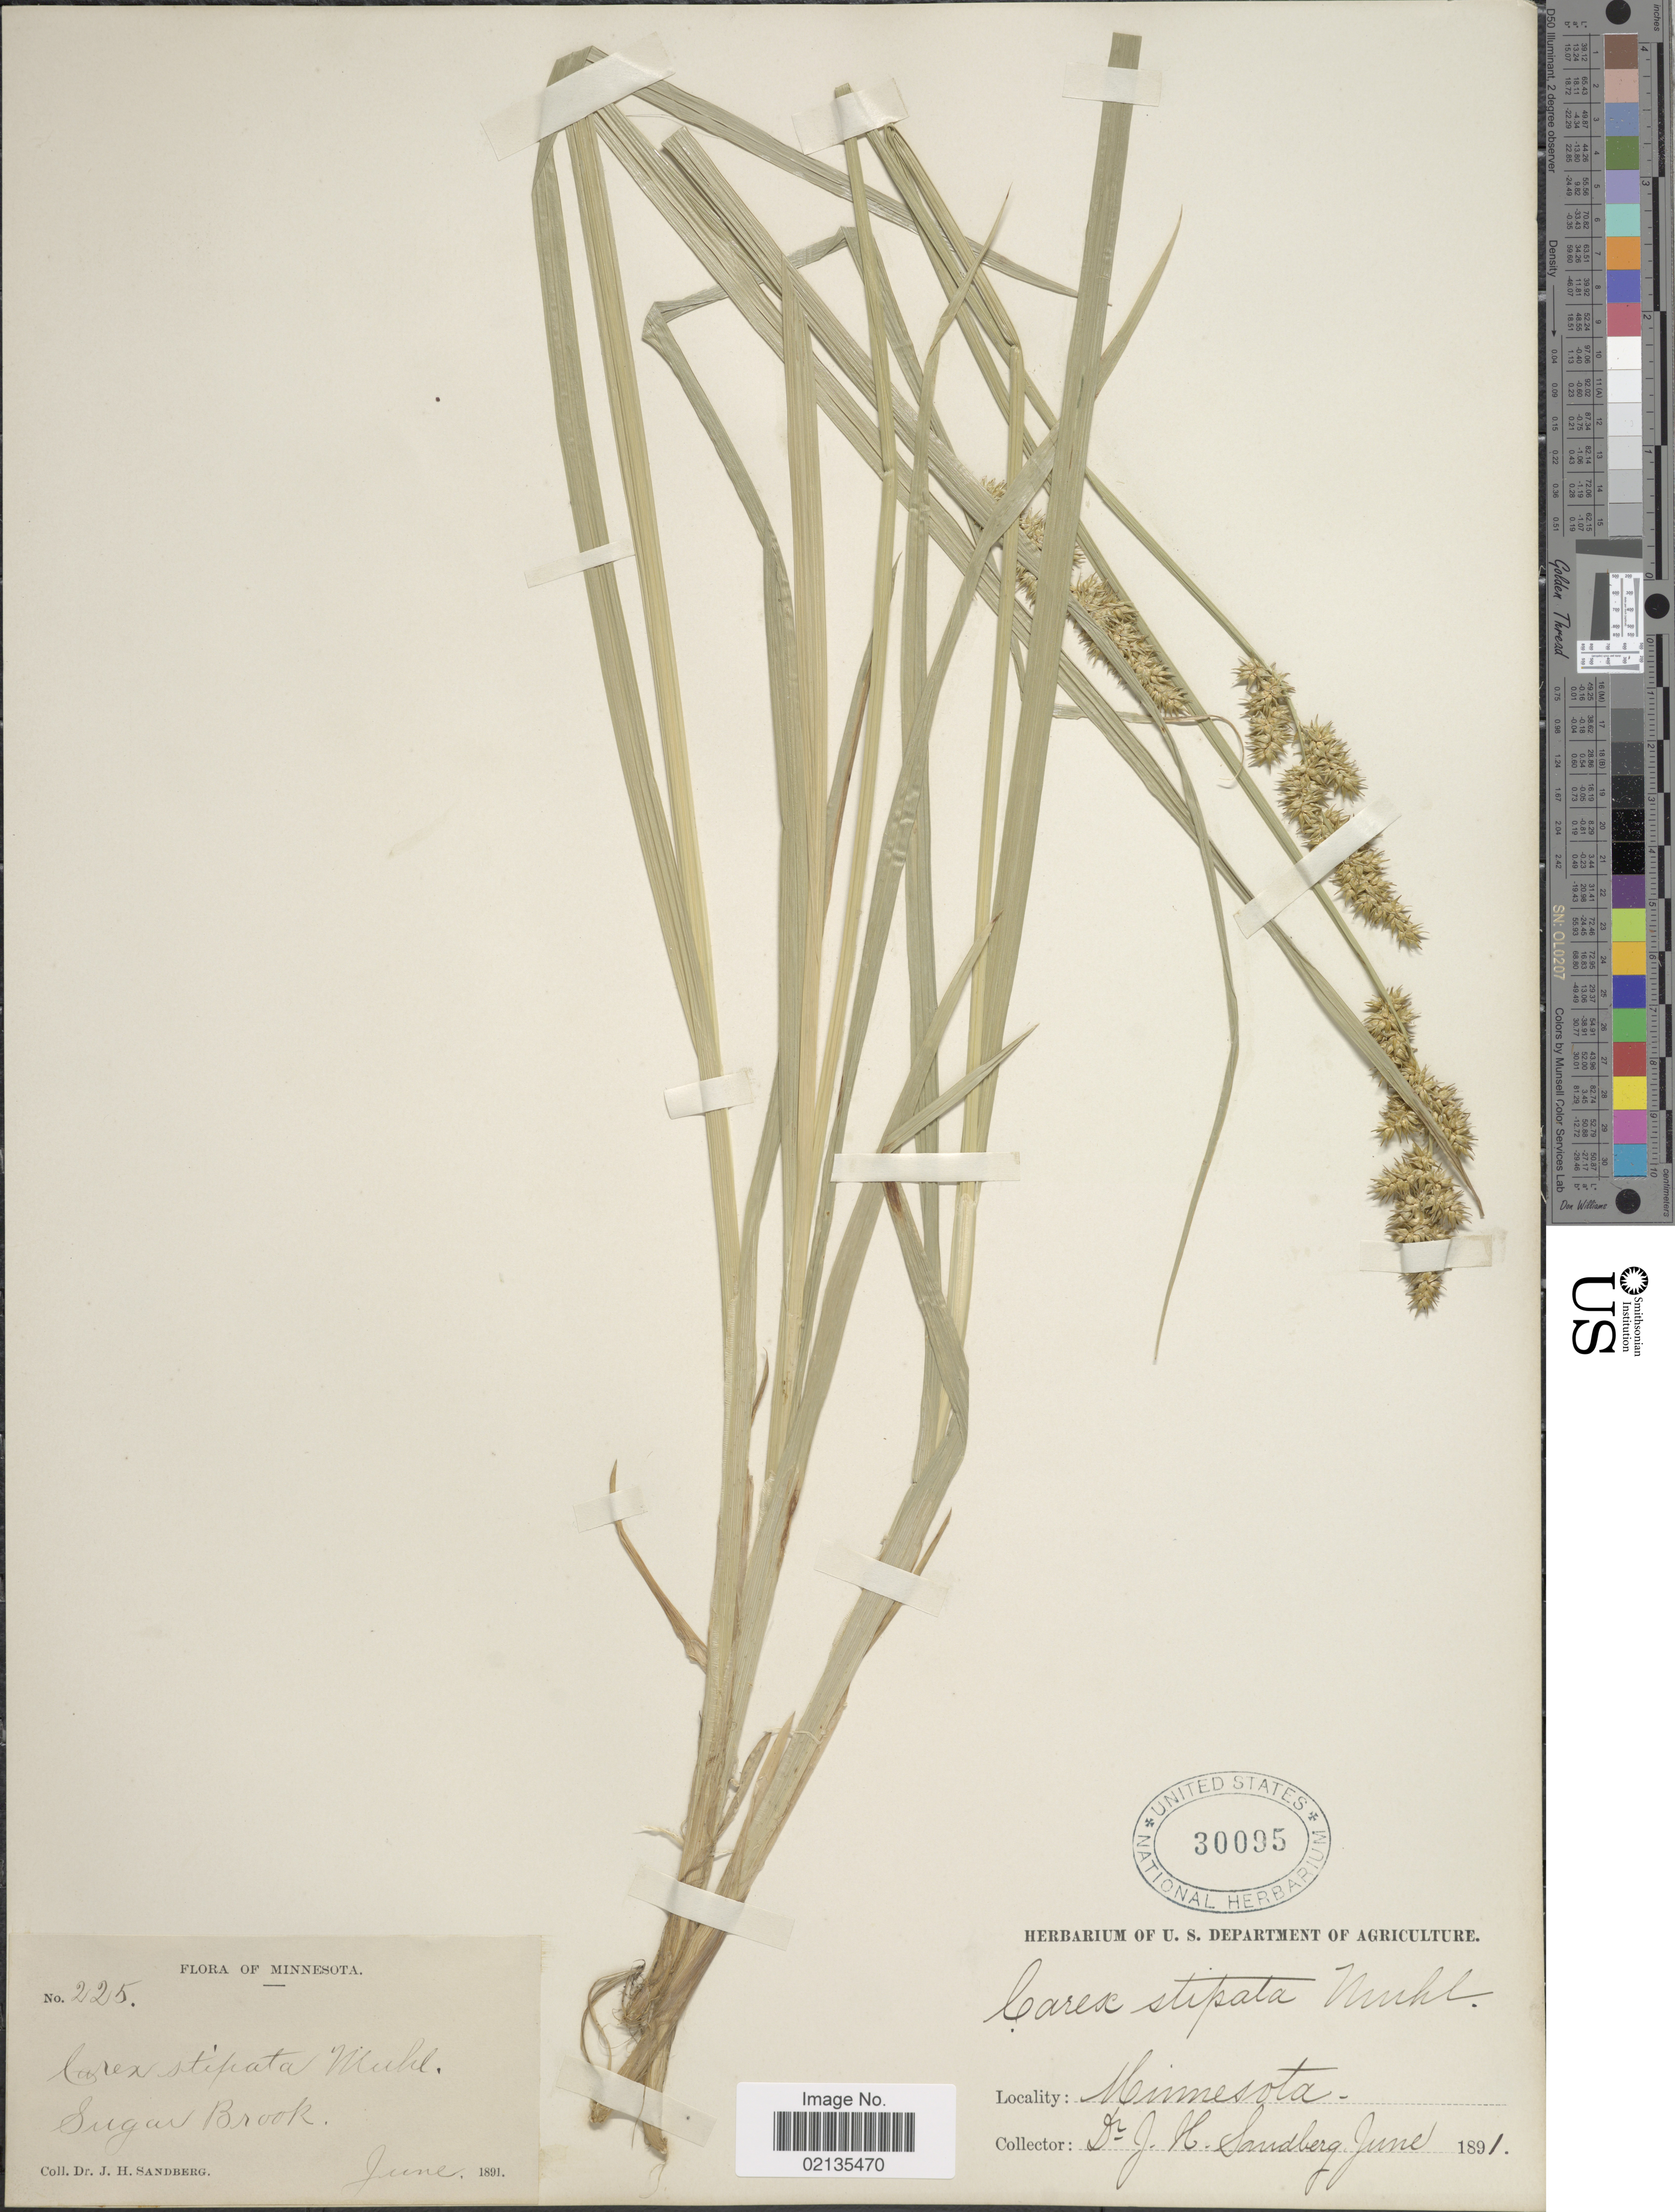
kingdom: Plantae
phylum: Tracheophyta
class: Liliopsida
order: Poales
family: Cyperaceae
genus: Carex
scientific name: Carex stipata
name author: Muhl. ex Willd.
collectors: J. H. Sandberg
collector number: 225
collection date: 1891-06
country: United States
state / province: Minnesota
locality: Sugar Brook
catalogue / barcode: US 30095